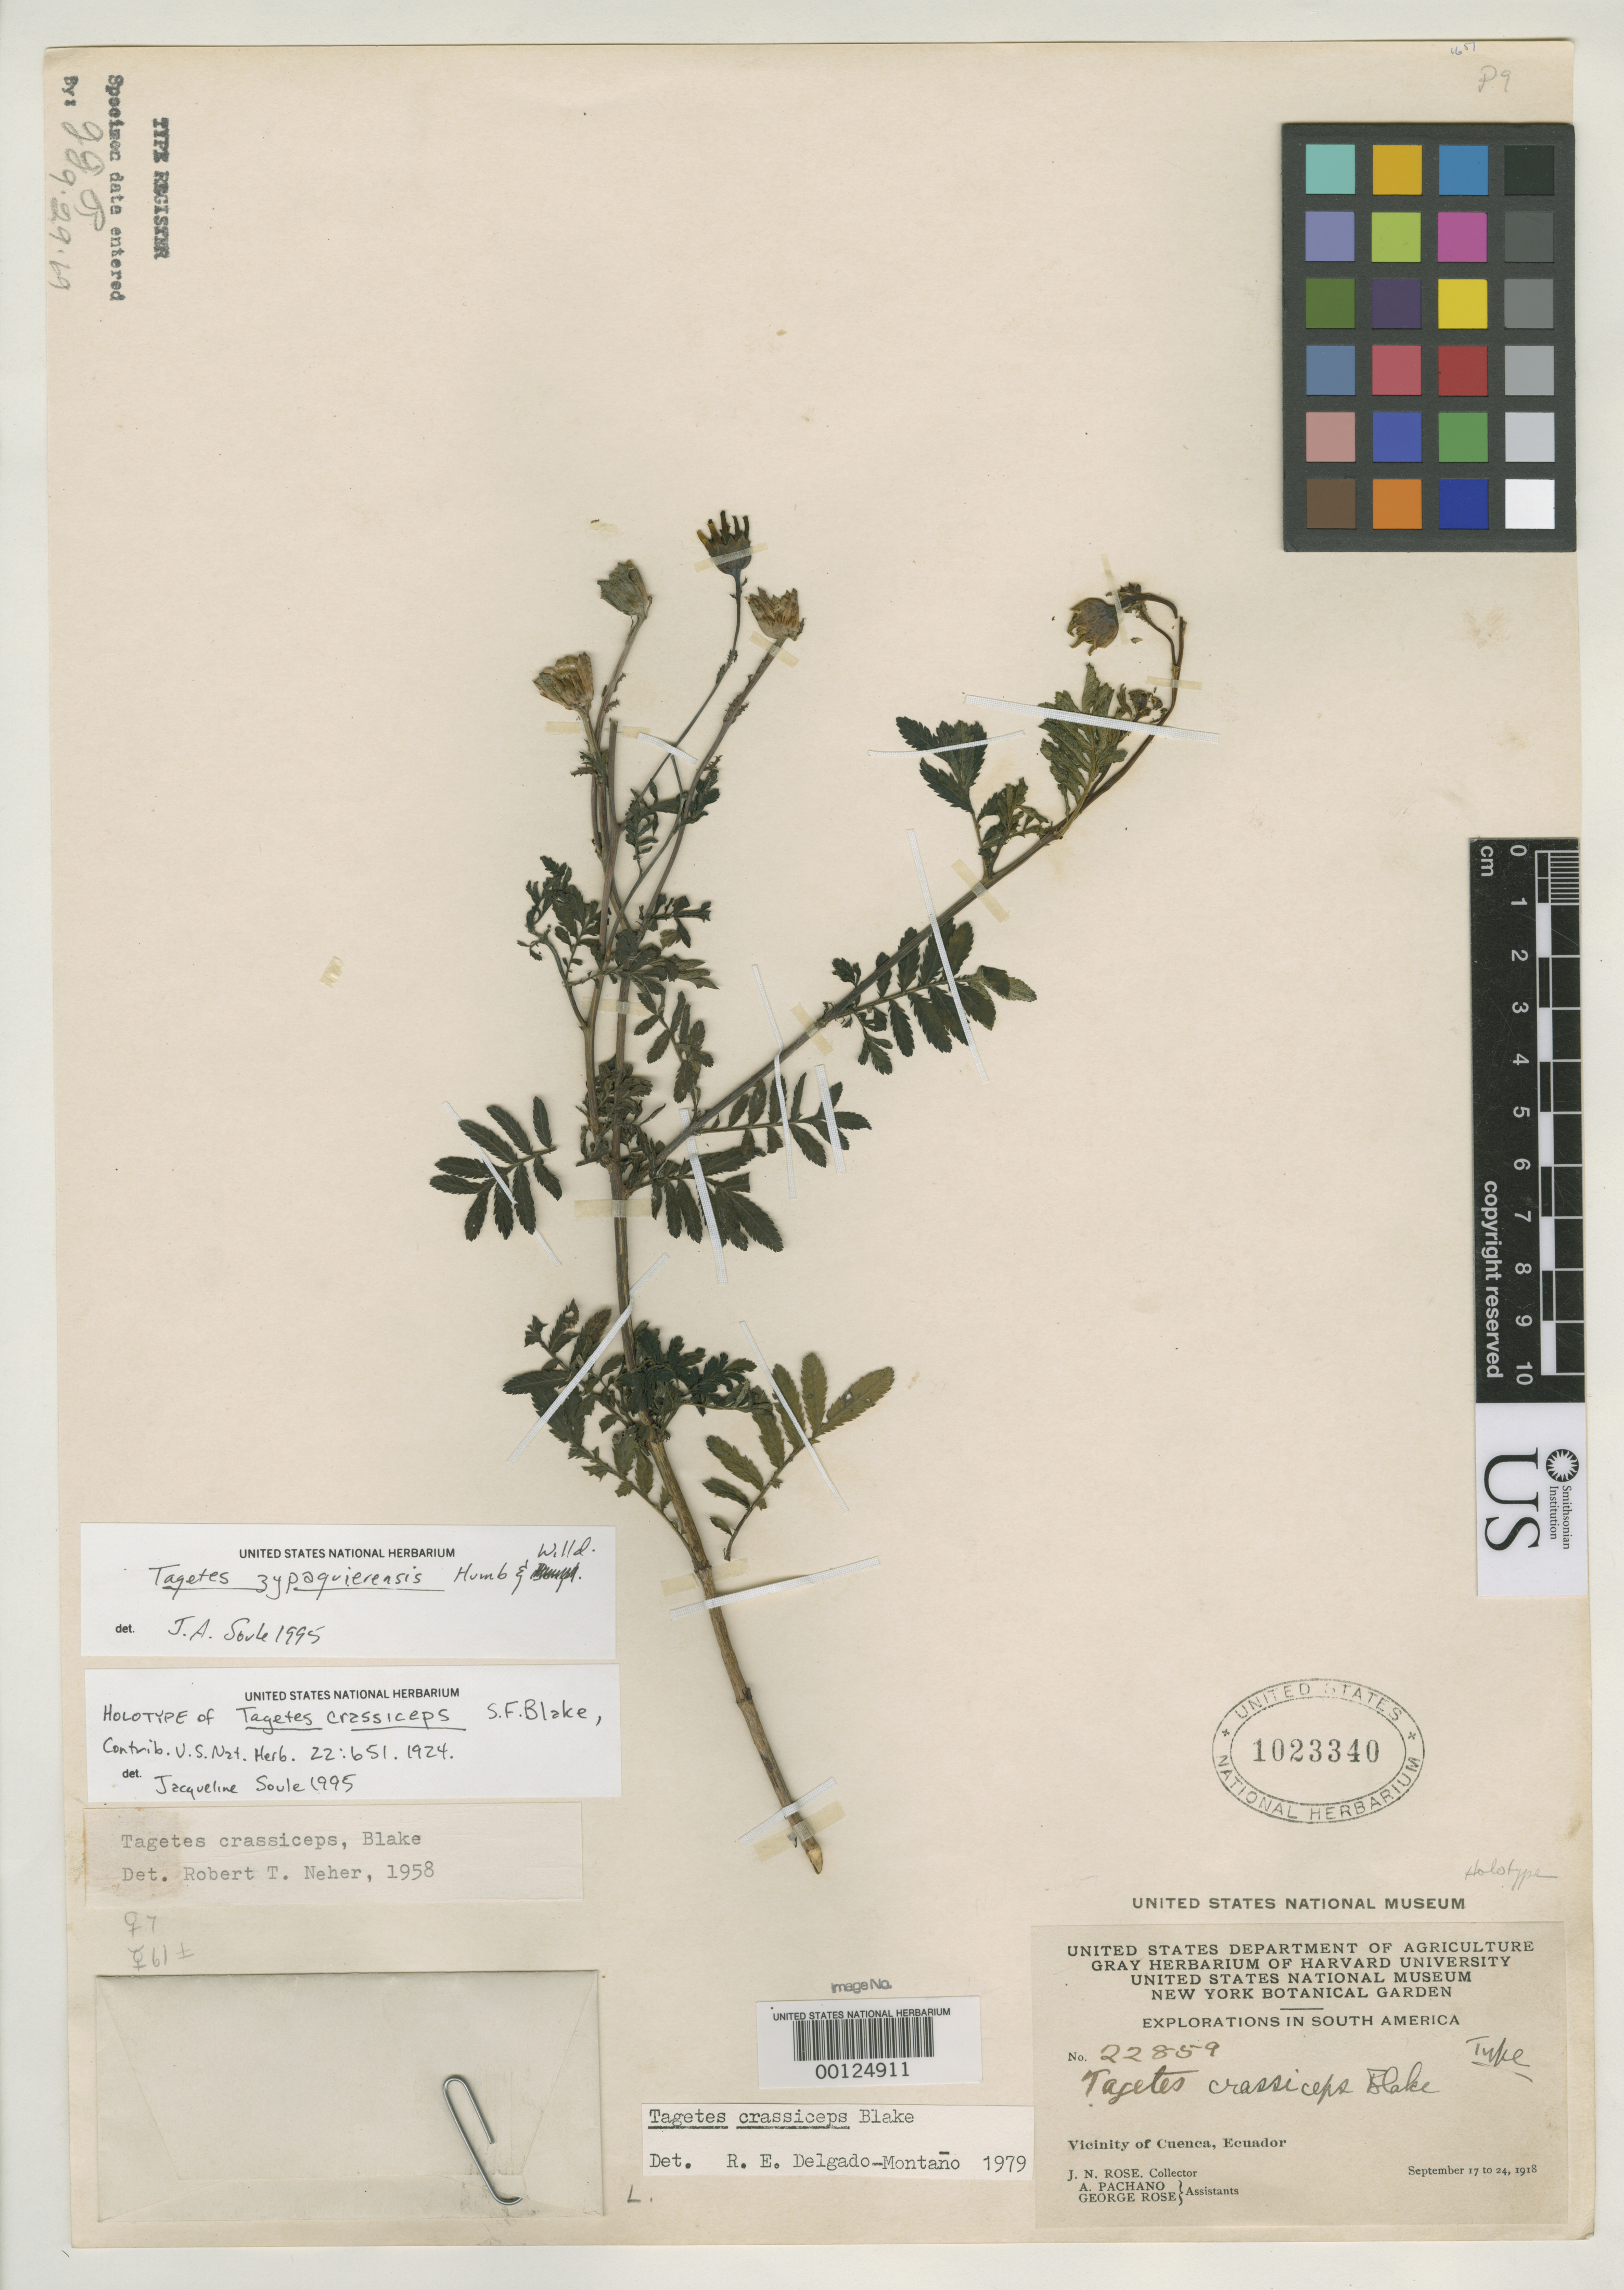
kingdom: Plantae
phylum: Tracheophyta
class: Magnoliopsida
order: Asterales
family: Asteraceae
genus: Tagetes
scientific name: Tagetes crassiceps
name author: S.F. Blake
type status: Holotype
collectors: J. N. Rose, A. Pachano & G. Rose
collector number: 22859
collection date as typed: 17 Sep 1918 to 24 Sep 1918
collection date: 1918-09-17/1918-09-24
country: Ecuador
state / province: Azuay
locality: Vicinity of Cuenca.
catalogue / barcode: US 1023340